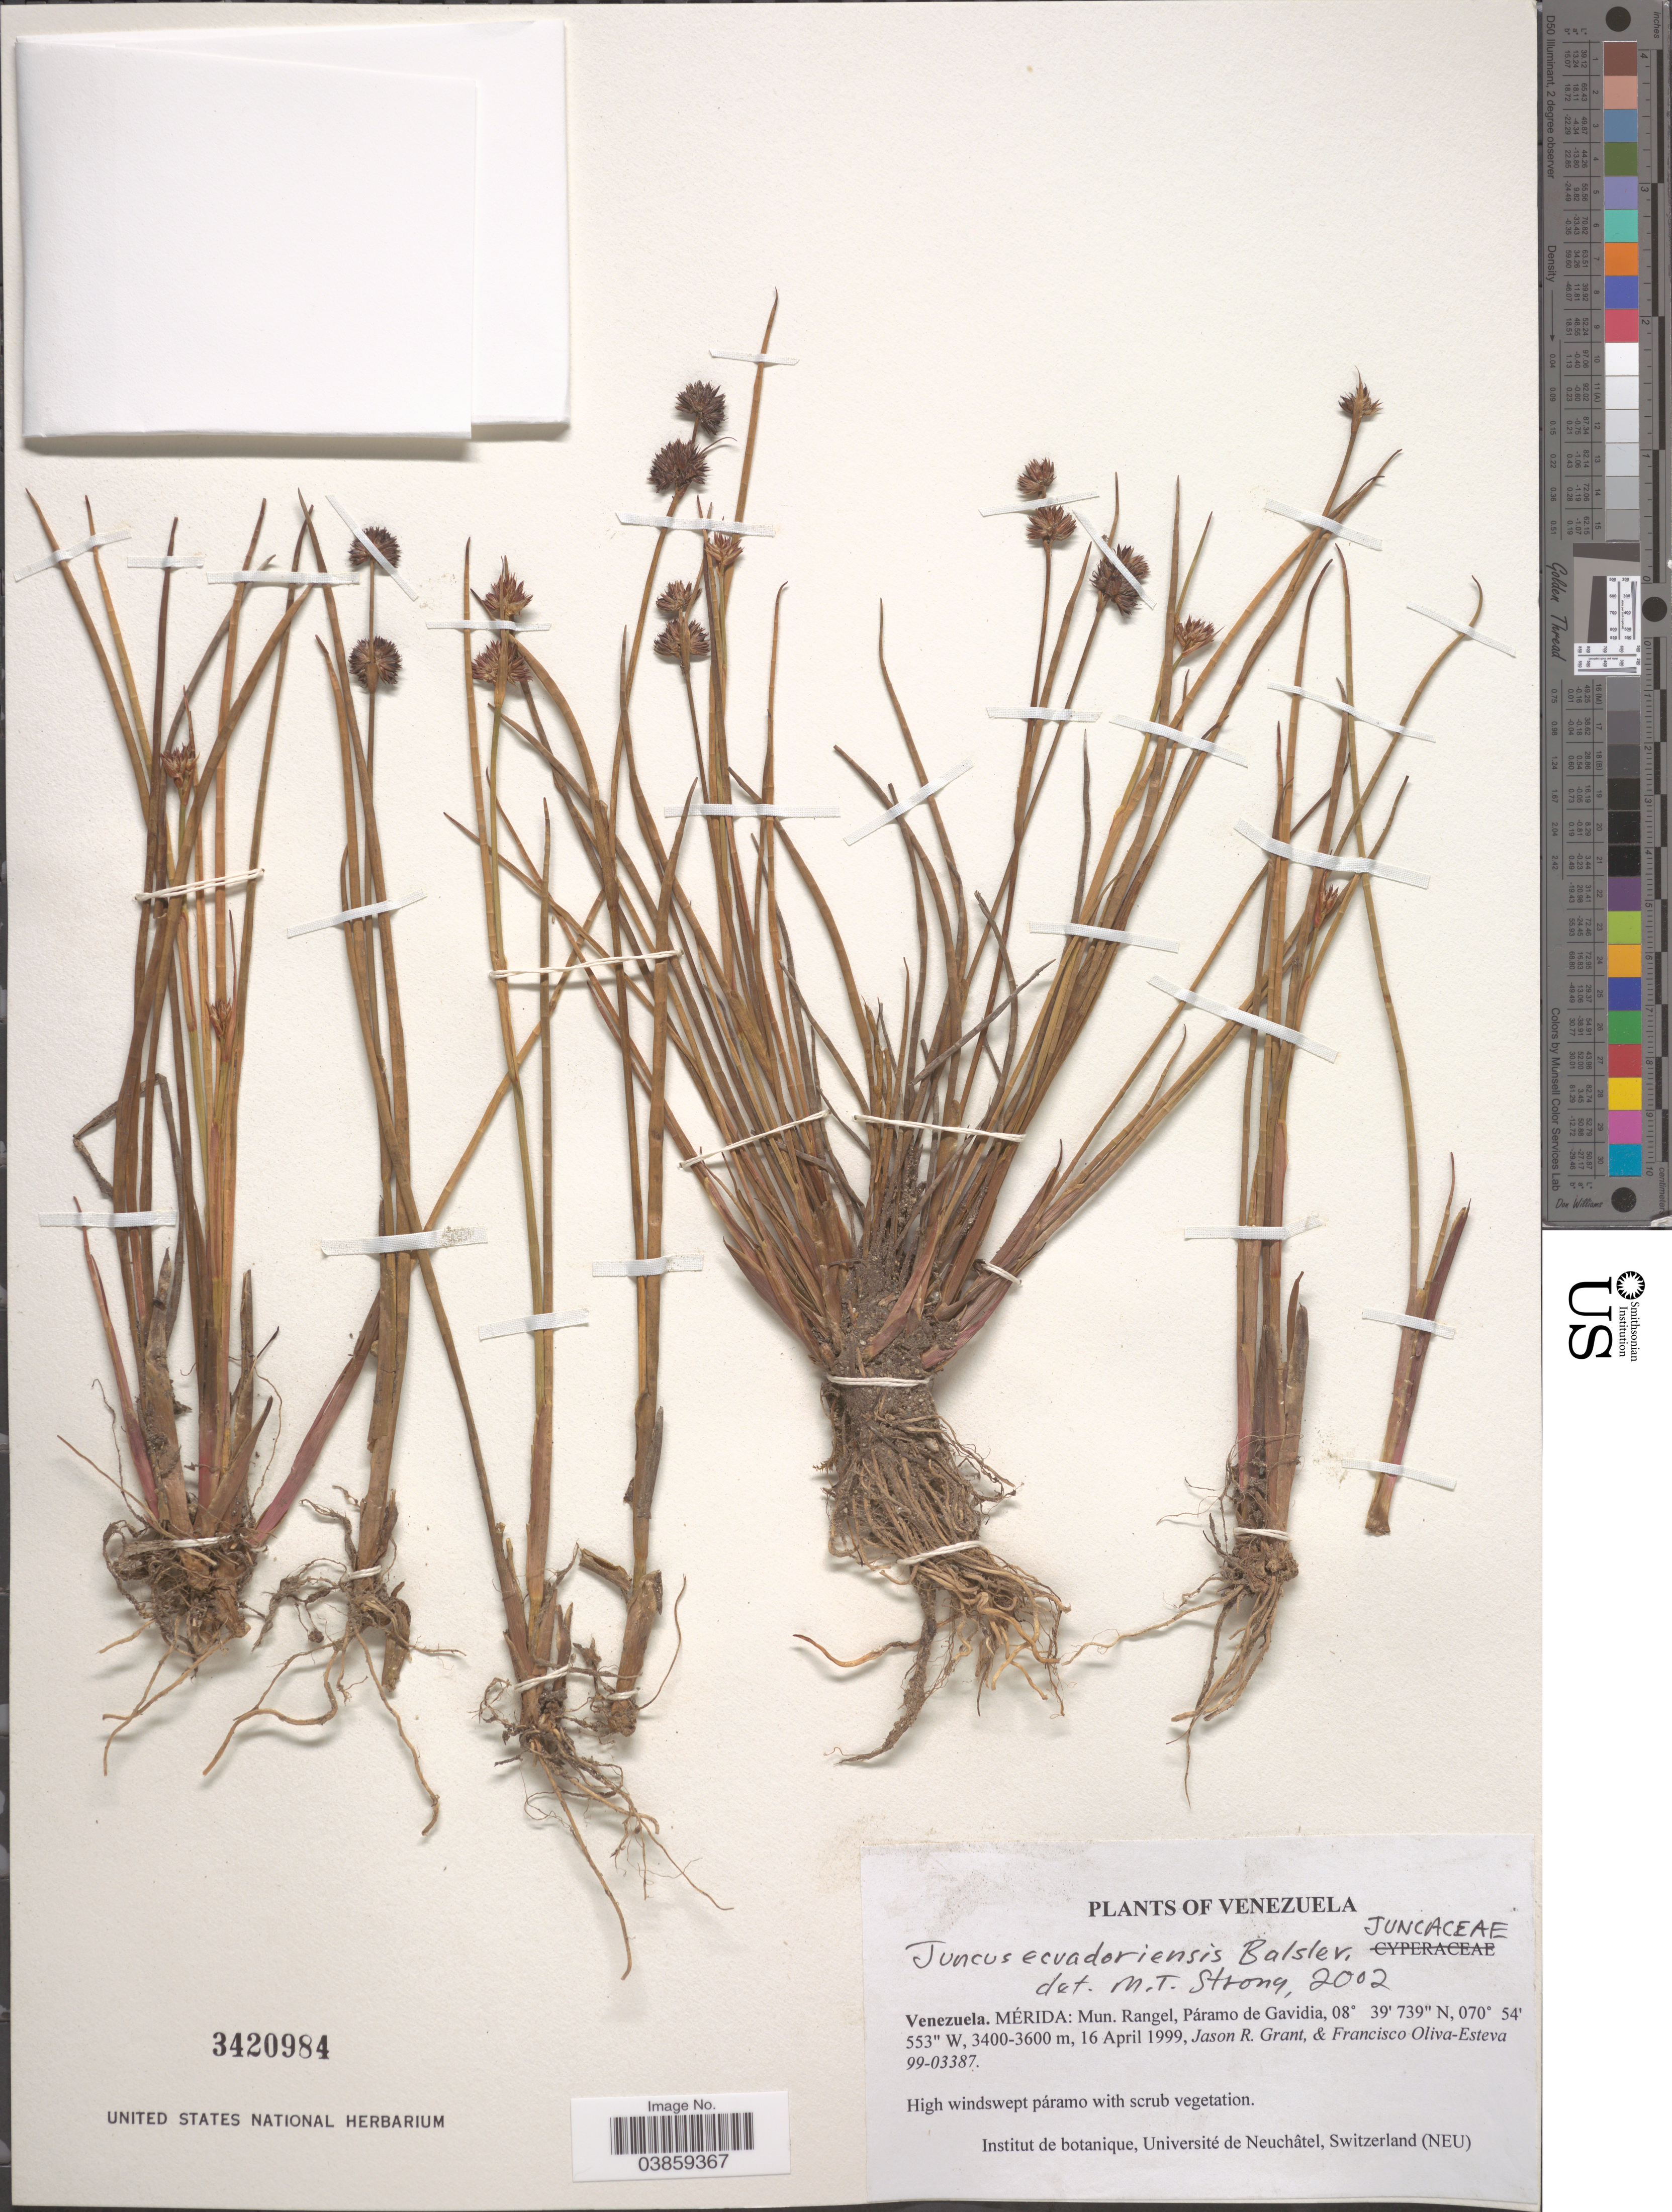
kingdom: Plantae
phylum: Tracheophyta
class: Liliopsida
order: Poales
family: Juncaceae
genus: Juncus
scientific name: Juncus ecuadoriensis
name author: Balslev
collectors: J. R. Grant & F. Oliva-Esteva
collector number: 99-03387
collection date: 1999-04-16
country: Venezuela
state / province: Merida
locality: Mun. Rangel, Páramo de Gavidia.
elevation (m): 3400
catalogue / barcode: US 3420984